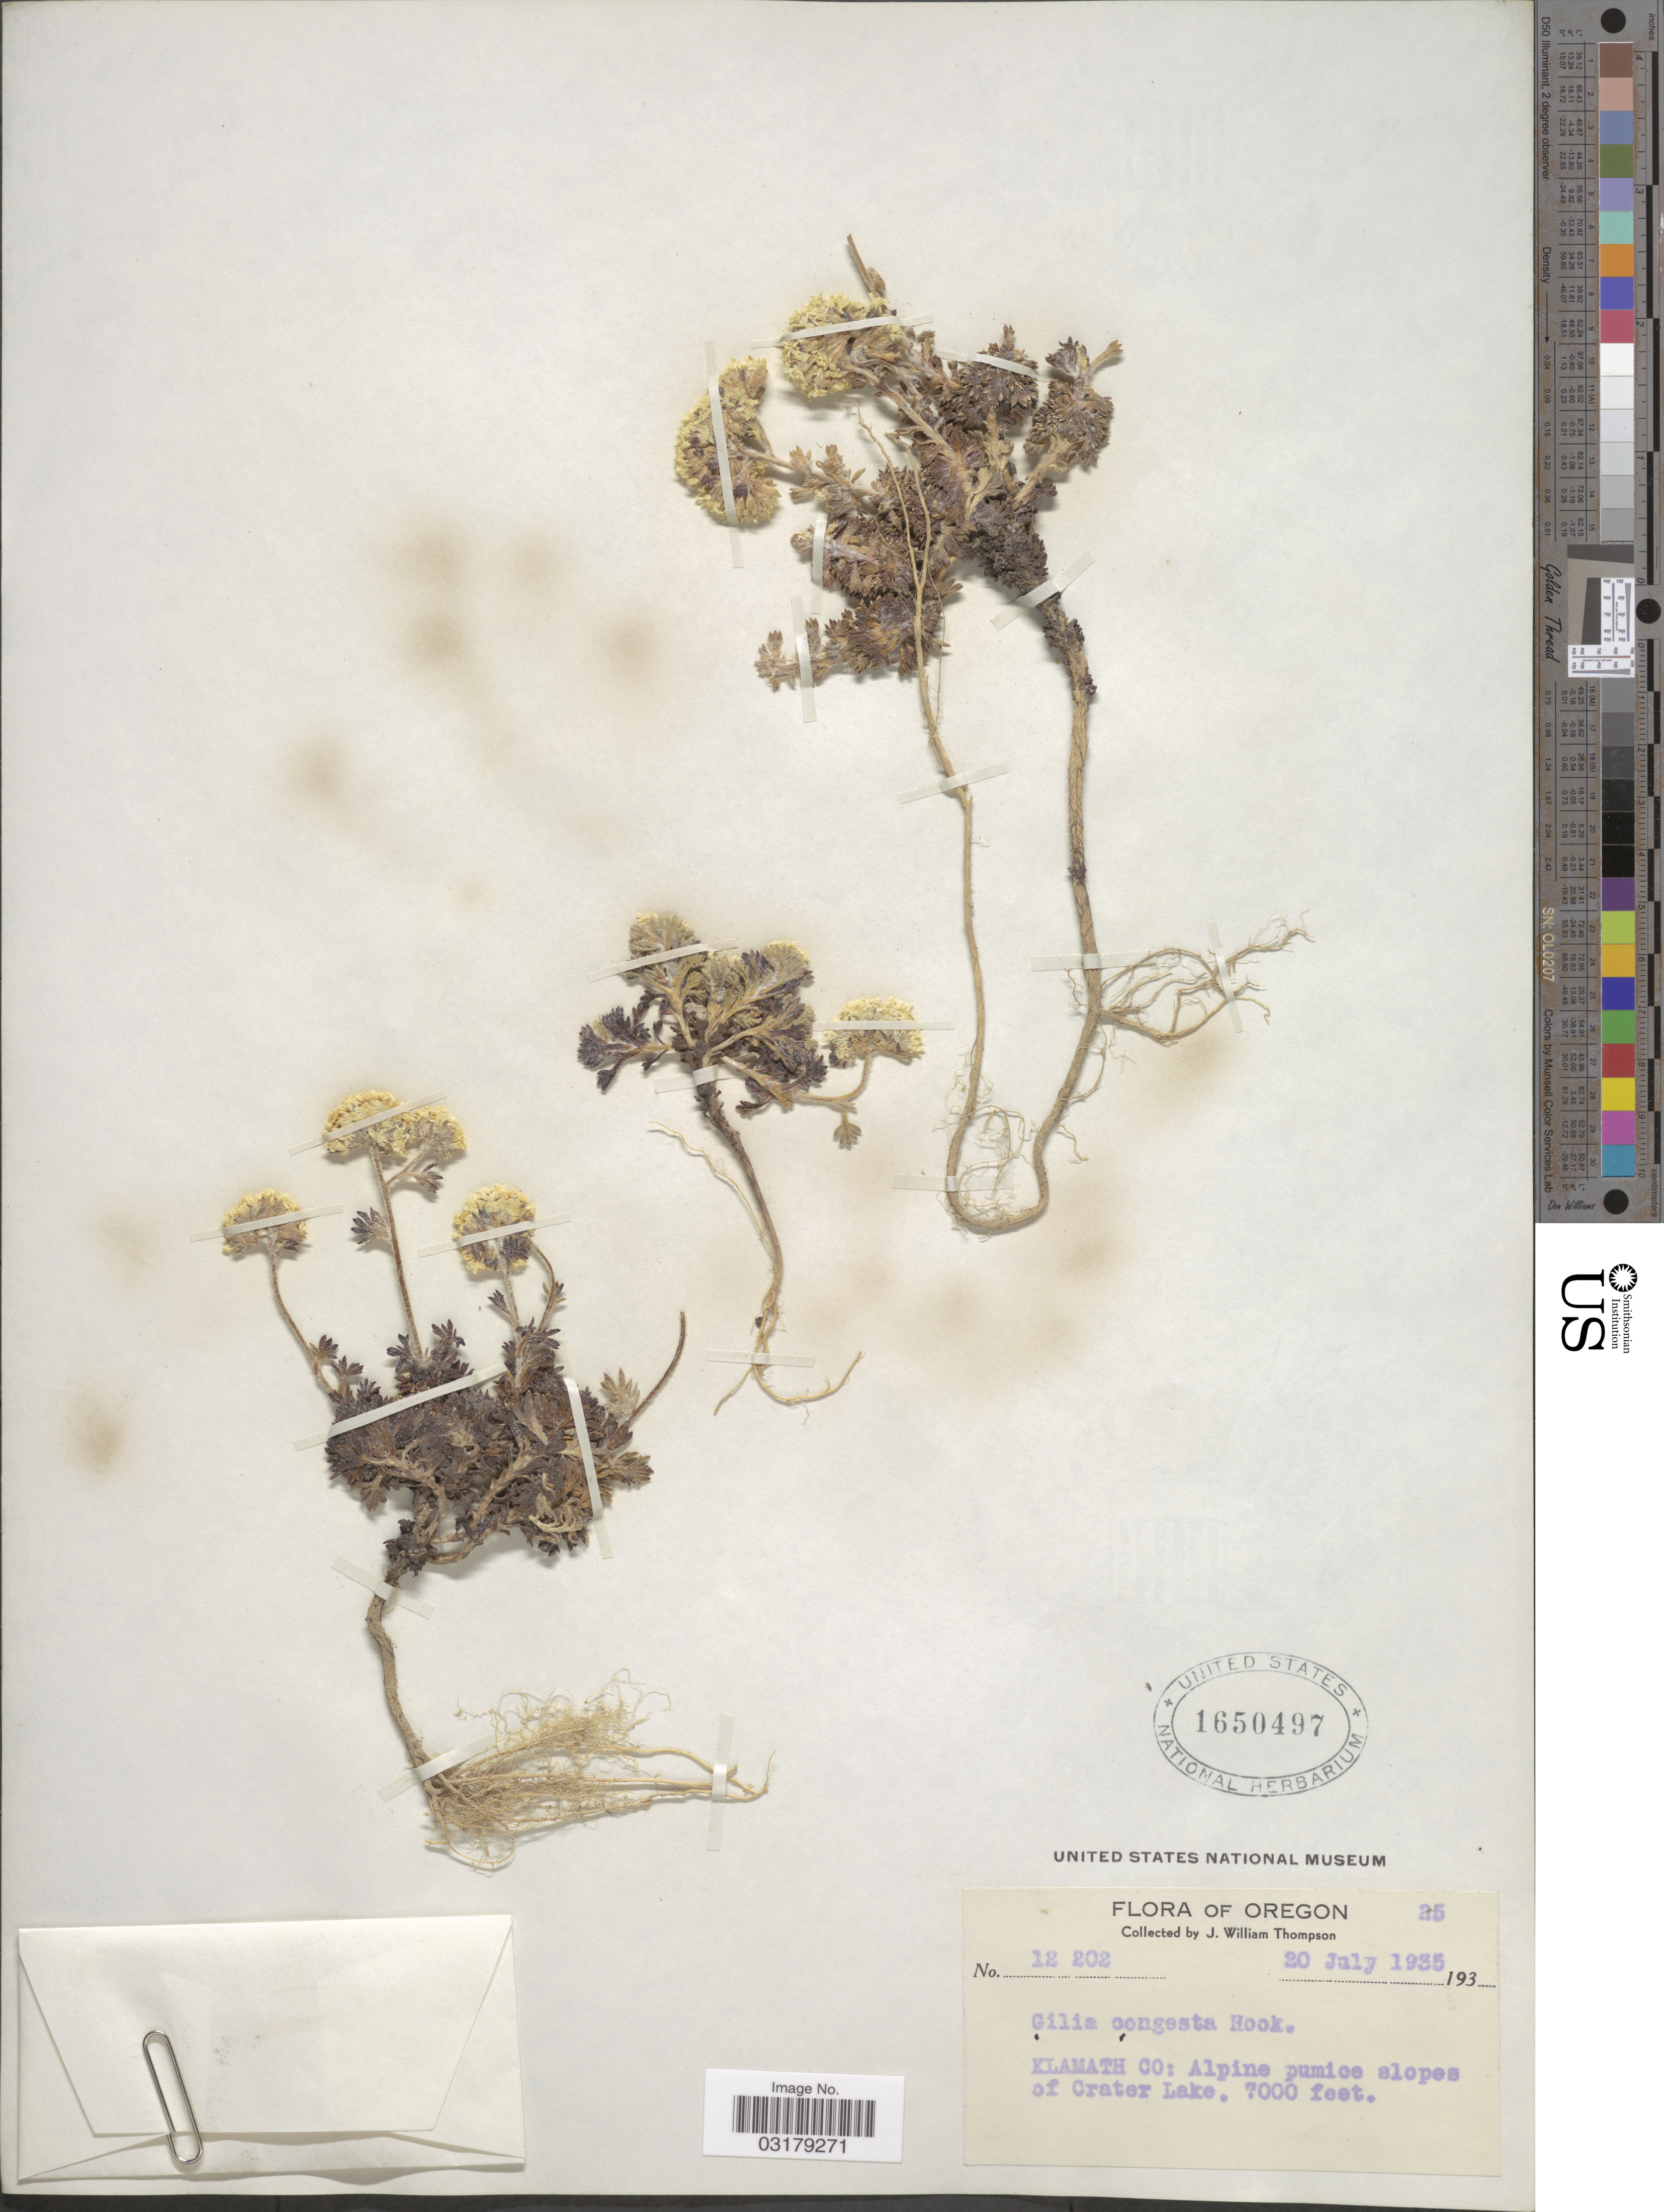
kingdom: Plantae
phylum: Tracheophyta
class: Magnoliopsida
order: Ericales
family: Polemoniaceae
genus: Ipomopsis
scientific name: Ipomopsis congesta var. montana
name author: (Constance & Rollins) Reveal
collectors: J. W. Thompson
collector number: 12202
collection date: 1935-07-20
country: United States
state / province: Oregon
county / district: Klamath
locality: Klamath Co: Alpine pumice slopes of Crater Lake.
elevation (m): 2134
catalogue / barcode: US 1650497